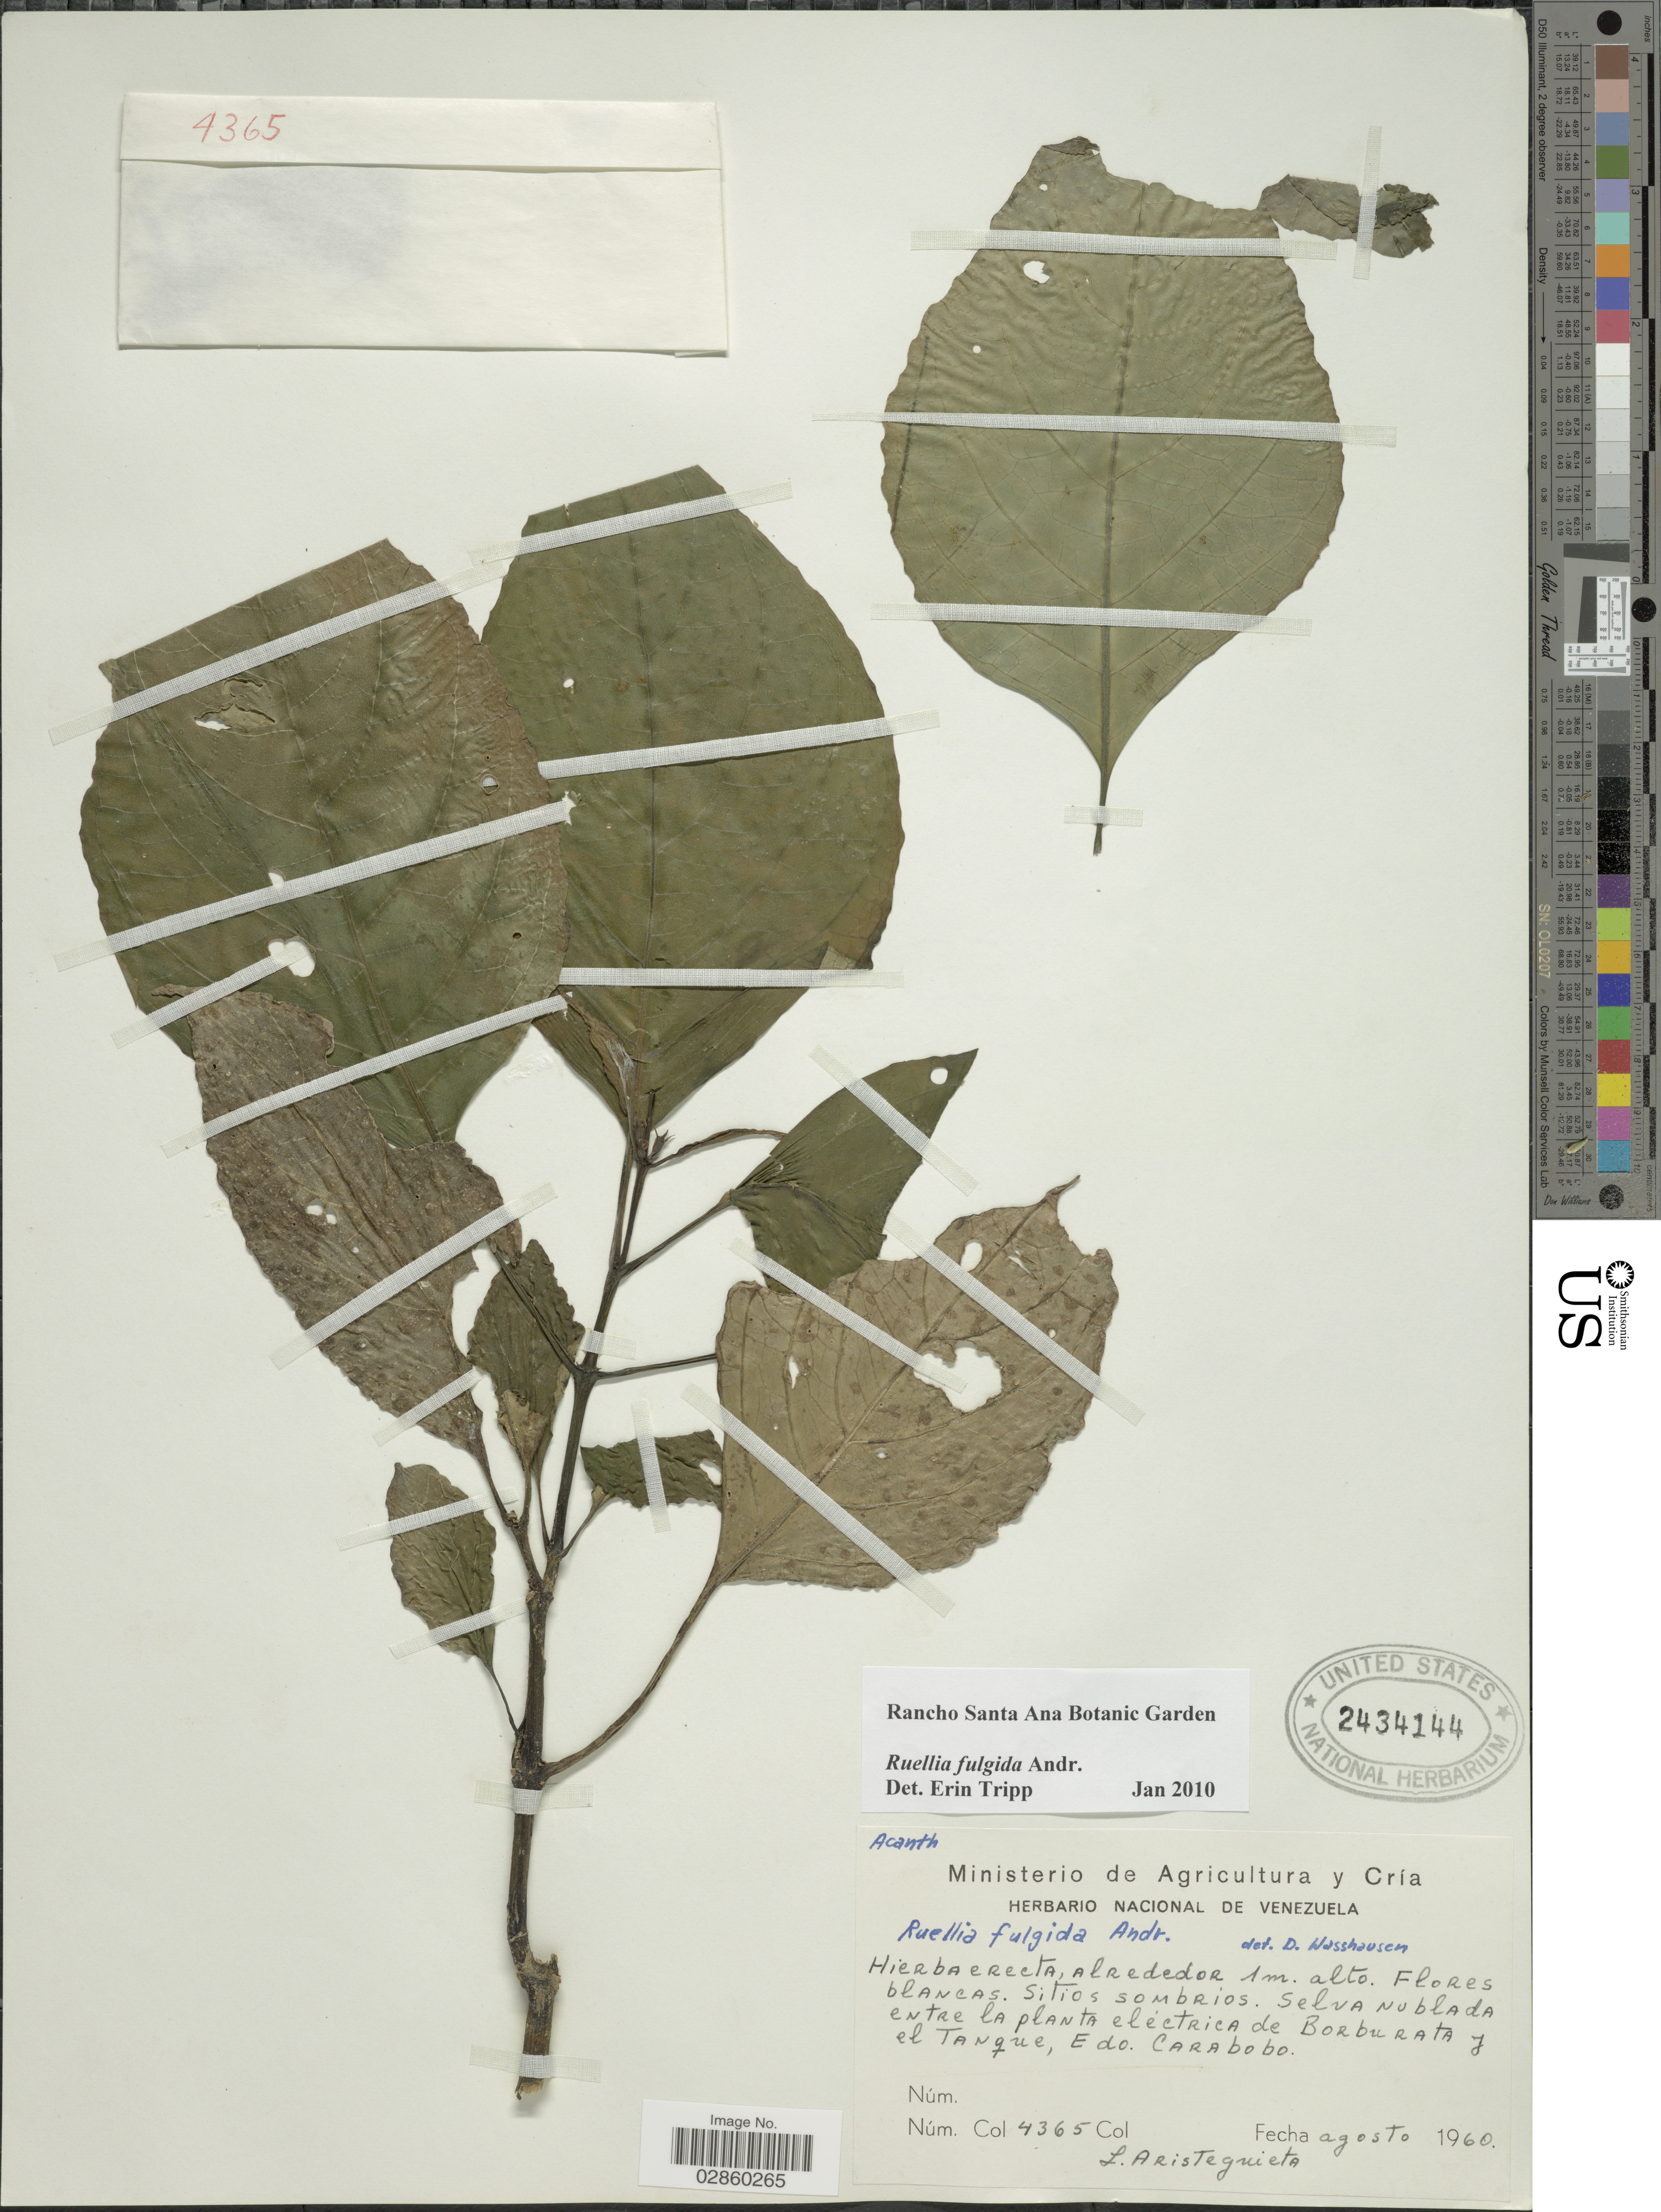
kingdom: Plantae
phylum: Tracheophyta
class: Magnoliopsida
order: Lamiales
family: Acanthaceae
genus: Ruellia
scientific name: Ruellia fulgida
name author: Andrews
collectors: L. Aristeguieta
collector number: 4365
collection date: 1960-08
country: Venezuela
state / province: Carabobo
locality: Selva Nublada entre la Planta eléctrica de Borburata y el Tangue.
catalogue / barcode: US 2434144